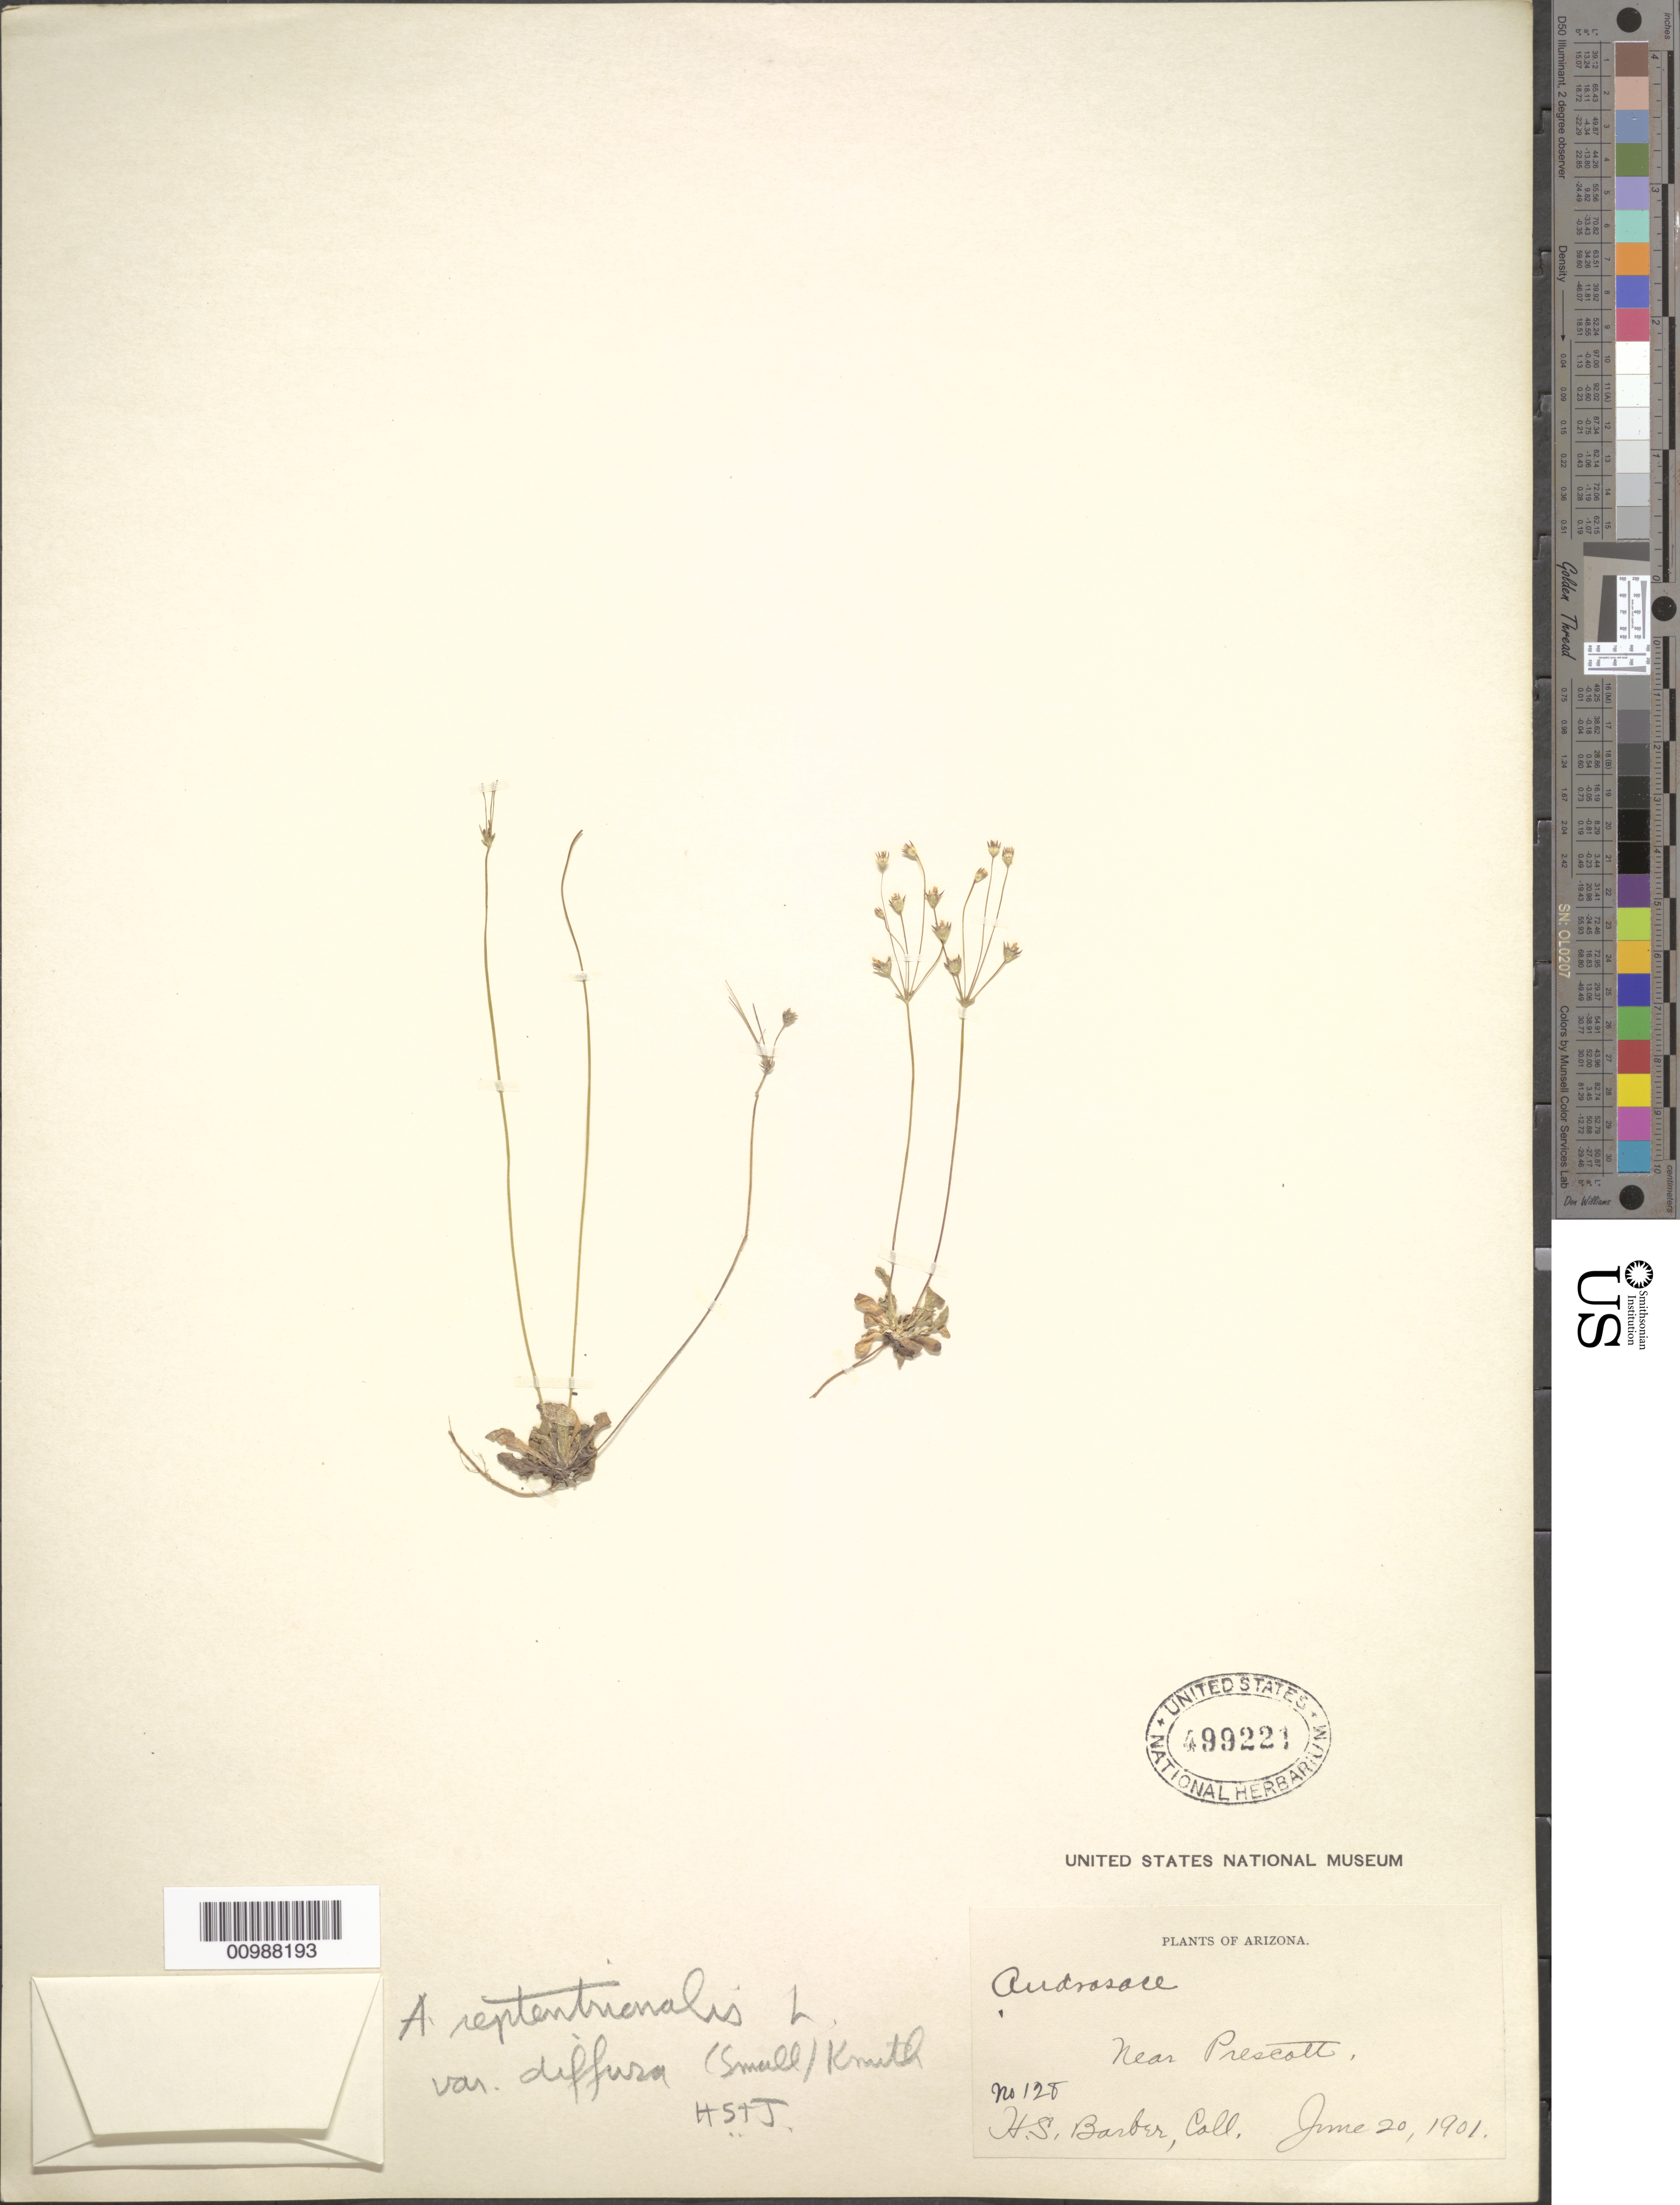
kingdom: Plantae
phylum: Tracheophyta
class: Magnoliopsida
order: Ericales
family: Primulaceae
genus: Androsace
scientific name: Androsace septentrionalis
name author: L.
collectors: H. Barber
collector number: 128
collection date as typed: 20 Jun 1901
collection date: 1901-06-20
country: United States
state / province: Arizona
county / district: Yavapai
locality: Near Prescott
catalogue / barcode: US 499221